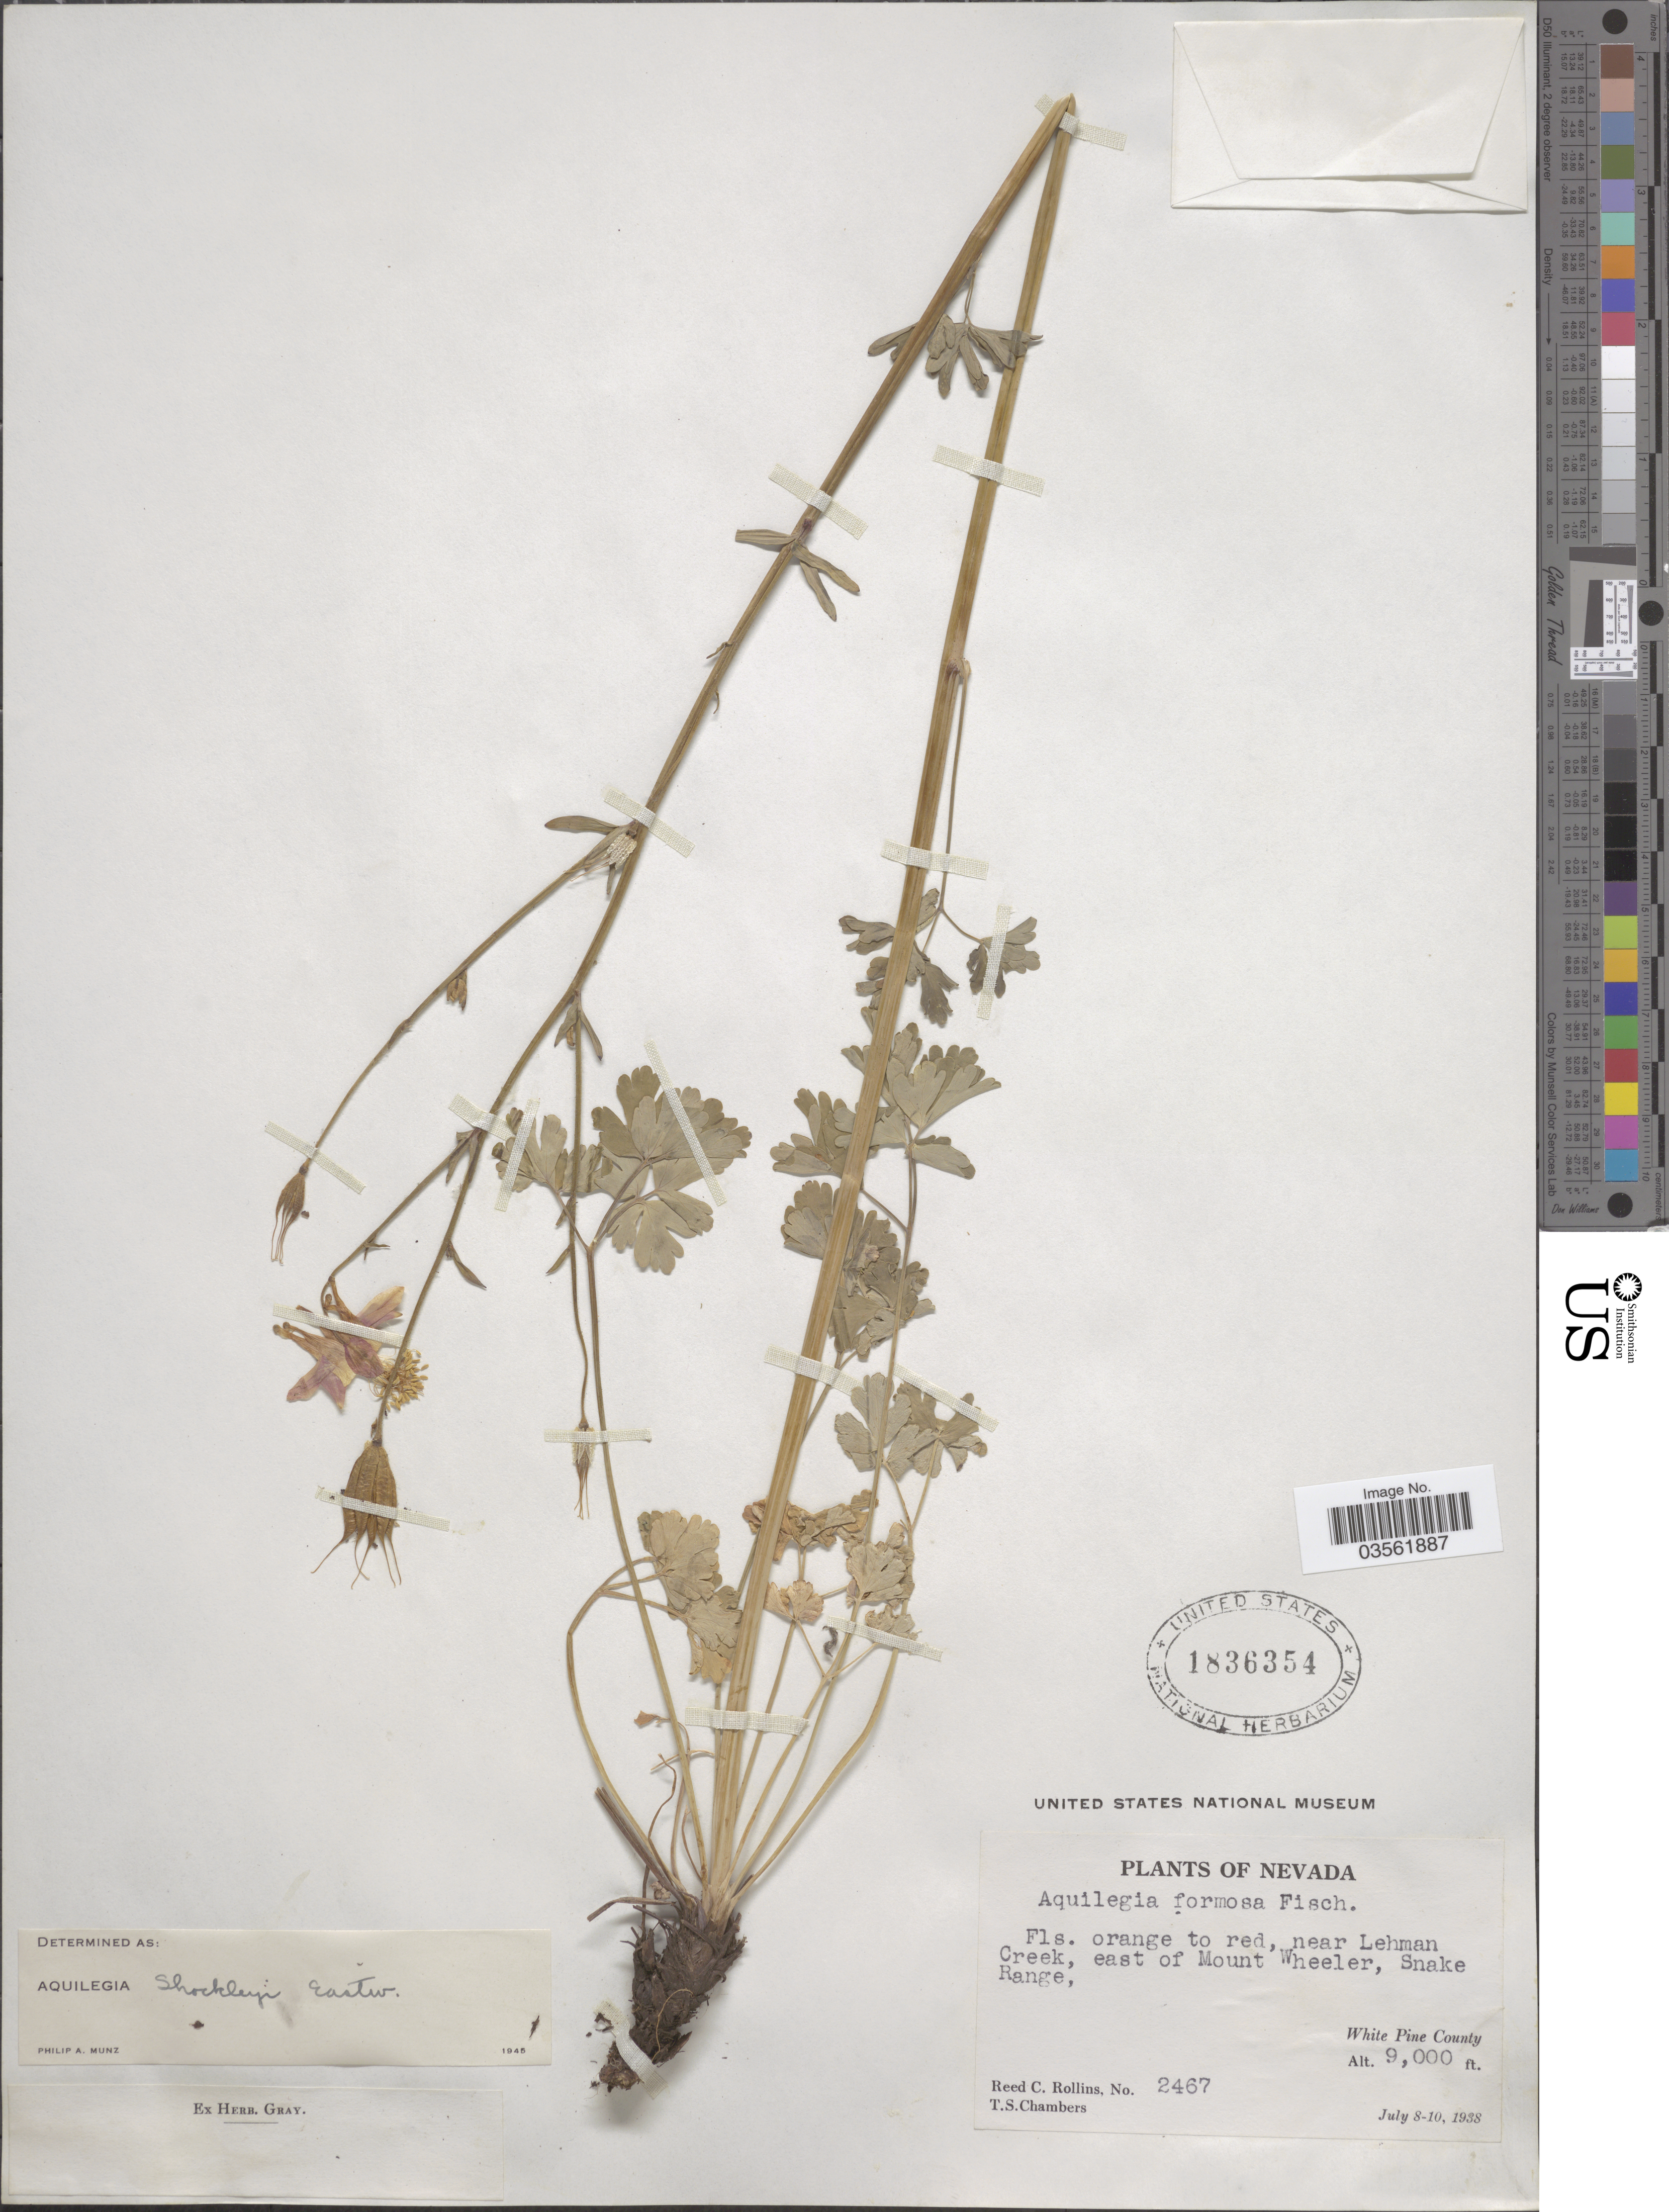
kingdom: Plantae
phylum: Tracheophyta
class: Magnoliopsida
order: Ranunculales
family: Ranunculaceae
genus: Aquilegia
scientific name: Aquilegia shockleyi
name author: Eastw.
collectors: R. C. Rollins & T. Chambers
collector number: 2467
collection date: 1938-07-08/1938-07-10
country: United States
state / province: Nevada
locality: Near Lehman Creek, east of Mount Wheeler, Snake Range. White Pine County.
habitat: near creek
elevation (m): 2743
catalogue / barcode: US 1836354